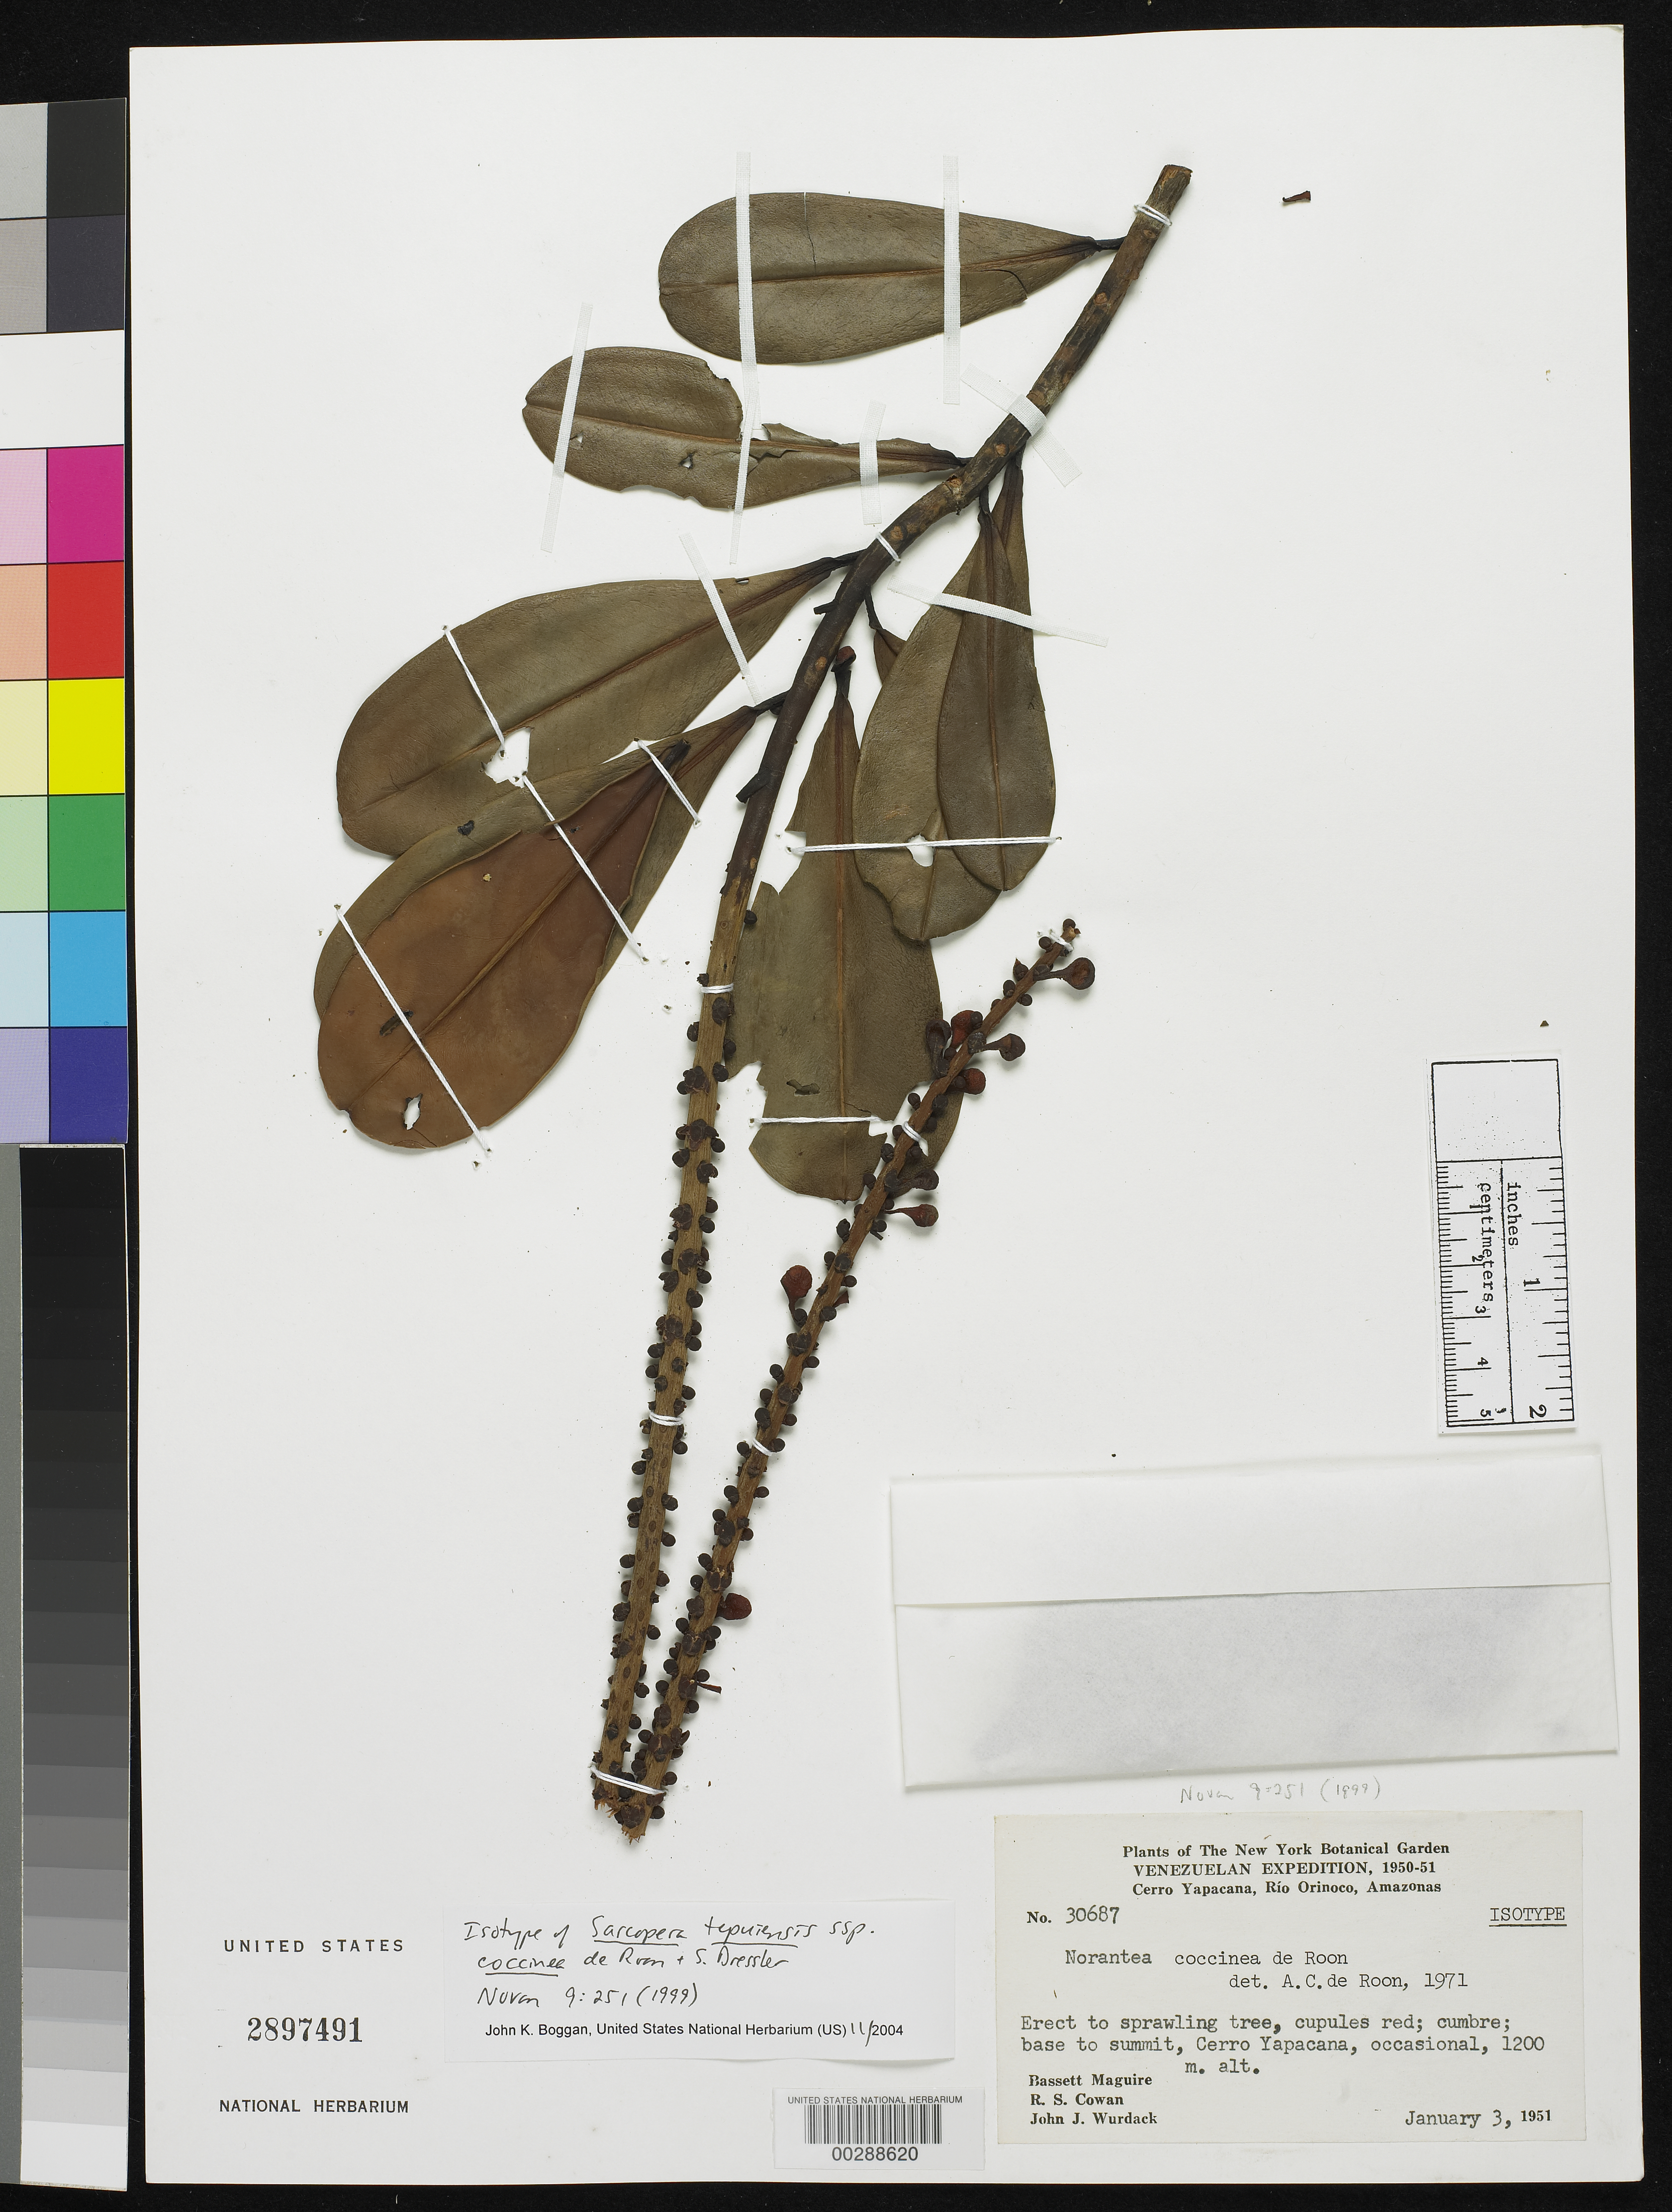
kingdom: Plantae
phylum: Tracheophyta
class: Magnoliopsida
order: Ericales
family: Marcgraviaceae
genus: Sarcopera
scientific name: Sarcopera tepuiensis subsp. coccinea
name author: de Roon & S. Dressler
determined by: Boggan, J. K., (US), NMNH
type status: Isotype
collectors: B. Maguire, R. S. Cowan & J. J. Wurdack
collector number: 30687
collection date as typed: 03 Jan 1951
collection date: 1951-01-03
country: Venezuela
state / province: Amazonas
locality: Base to summit, Cerro Yapacana.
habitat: Cumbre.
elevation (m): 1200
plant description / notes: Annotated by A.C. de Roon (1971) as isotype of Norantea coccinea de Roon, ined. name never published.; Holotype at U.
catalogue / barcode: US 2897491